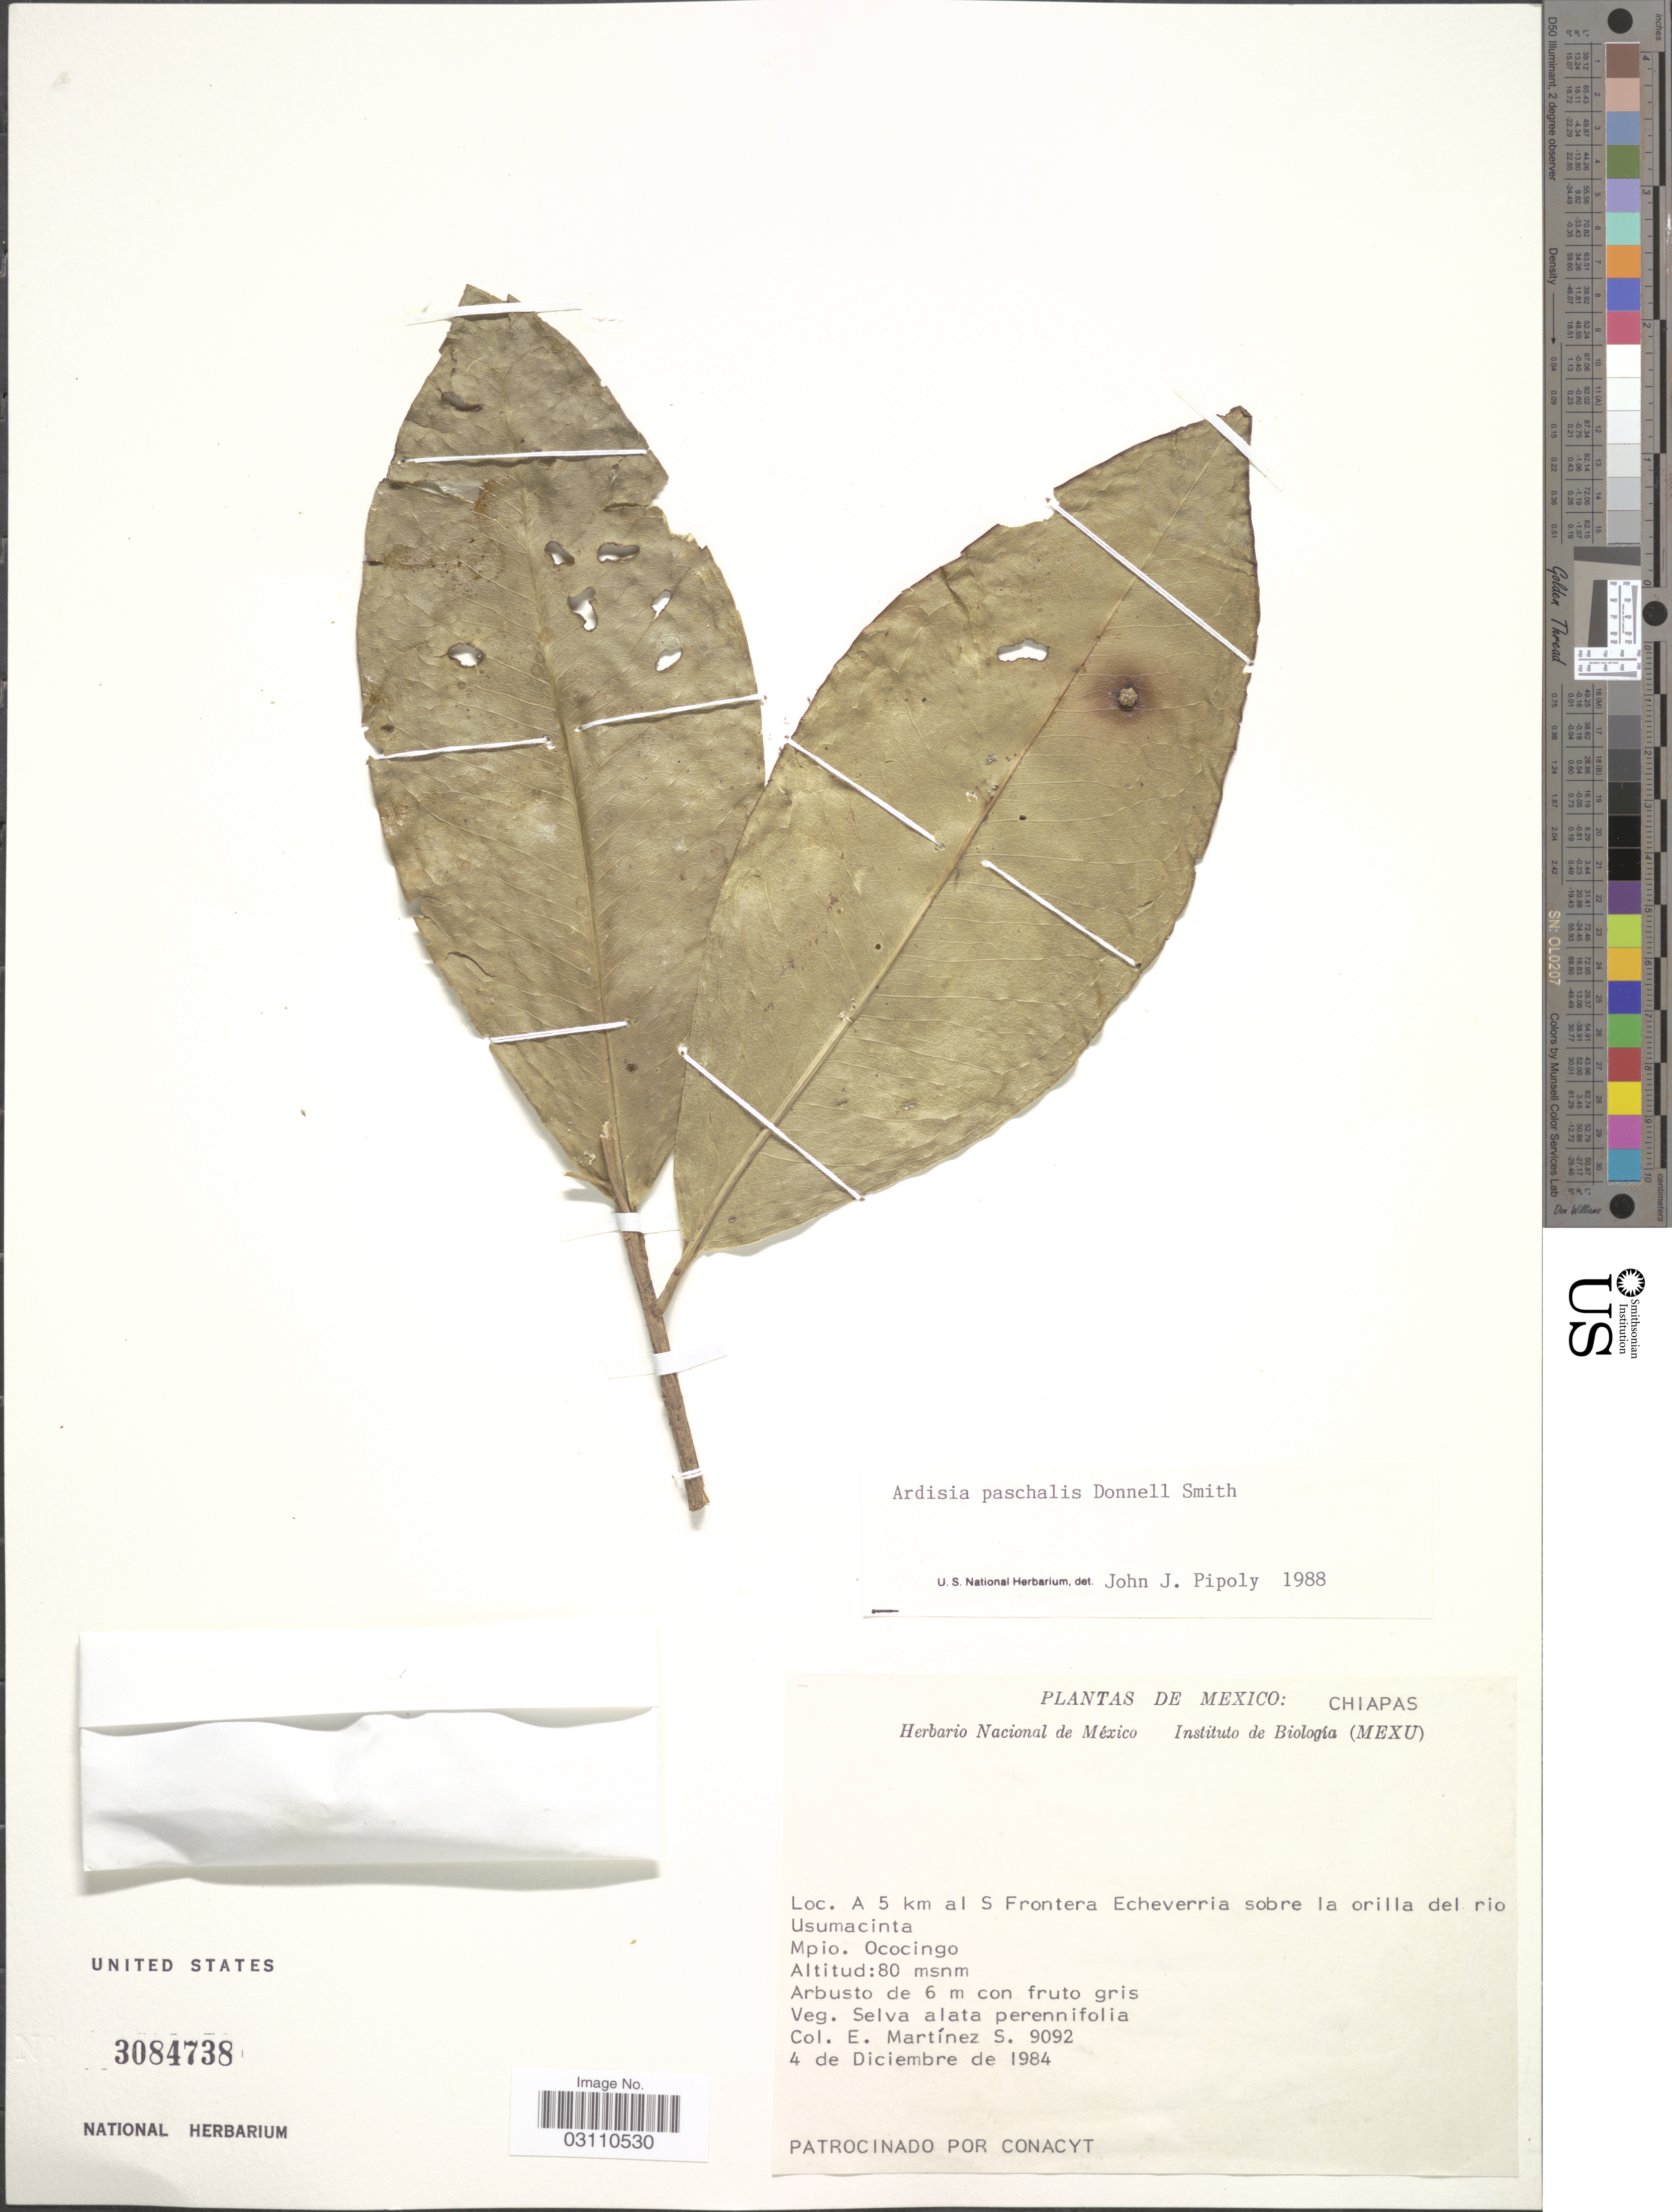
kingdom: Plantae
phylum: Tracheophyta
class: Magnoliopsida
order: Ericales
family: Primulaceae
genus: Ardisia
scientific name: Ardisia paschalis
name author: Donn. Sm.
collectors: E. M. Martínez S.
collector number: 9092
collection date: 1984-12-04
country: Mexico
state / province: Chiapas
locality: A 5 km al S Frontera Echeverria sobre la orilla del rio Usumacinta.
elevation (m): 80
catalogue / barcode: US 3084738